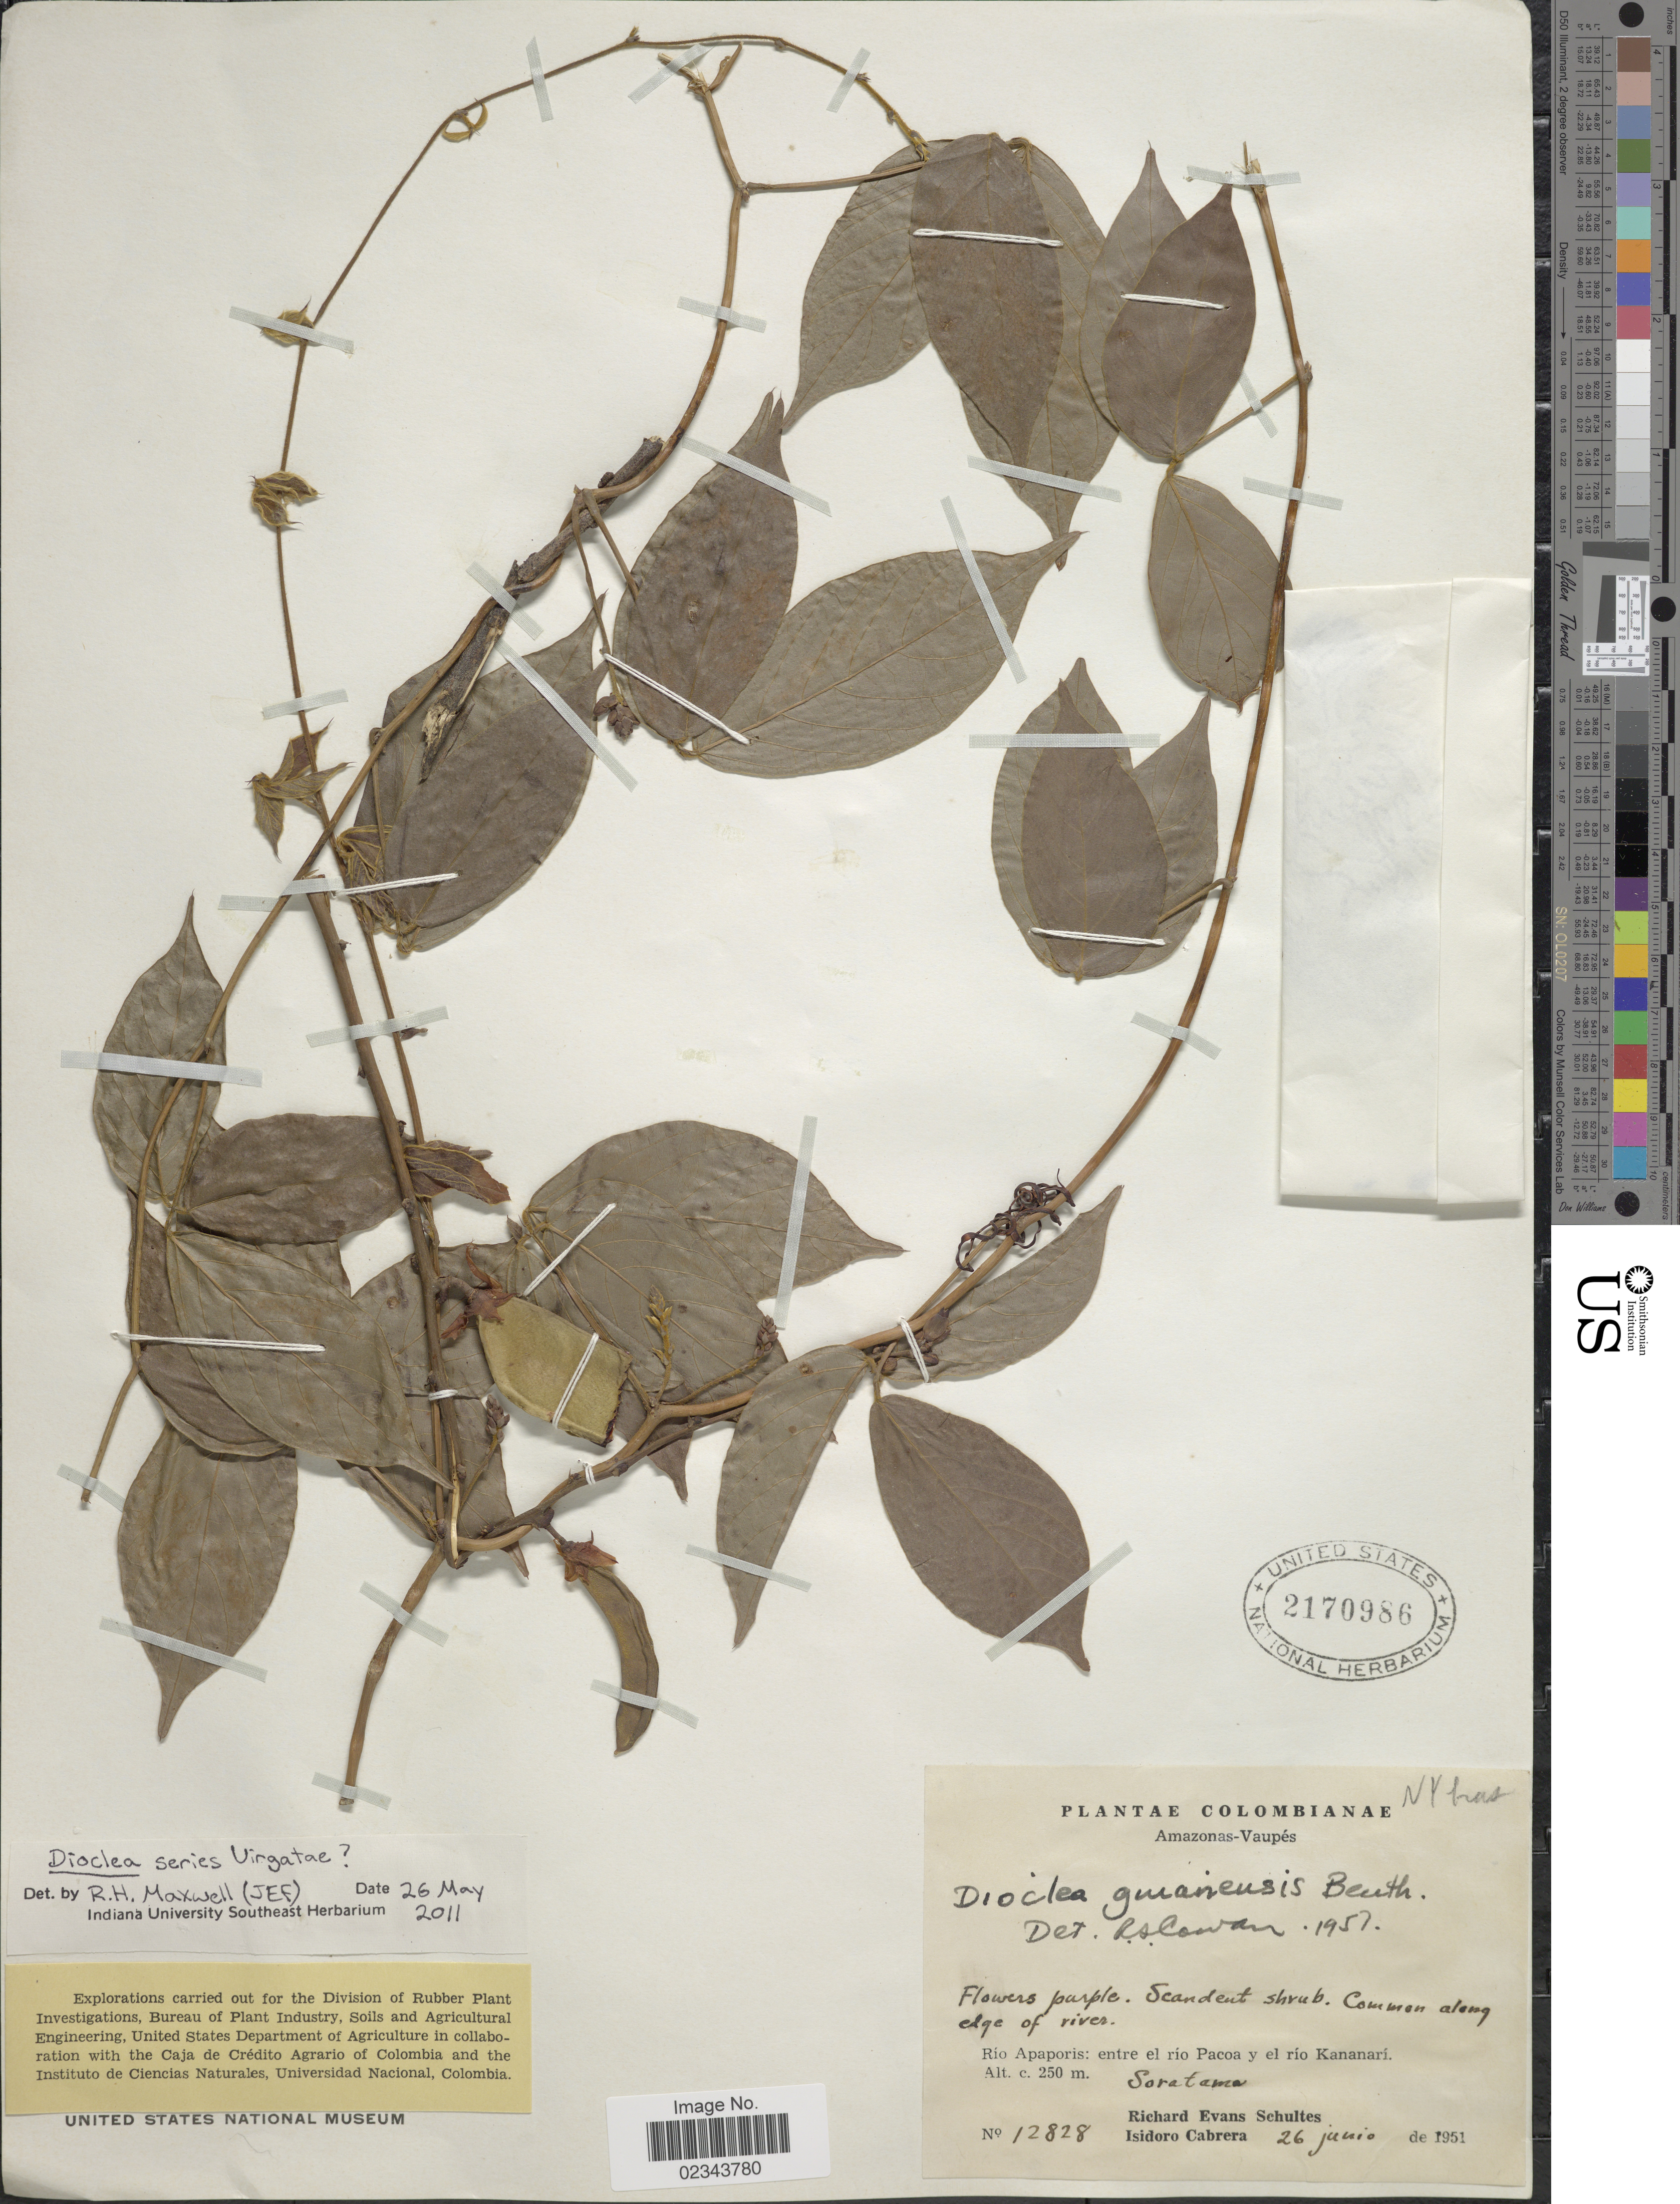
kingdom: Plantae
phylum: Tracheophyta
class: Magnoliopsida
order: Fabales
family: Fabaceae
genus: Dioclea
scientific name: Dioclea sp.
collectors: R. E. Schultes & I. Cabrera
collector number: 12828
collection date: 1951-06-26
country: Colombia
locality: Amazonas-Vaupes. Rio Apaporis: entre el rio Pacoa y el rio Kananari. Soratama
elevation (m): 250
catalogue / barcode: US 2170986